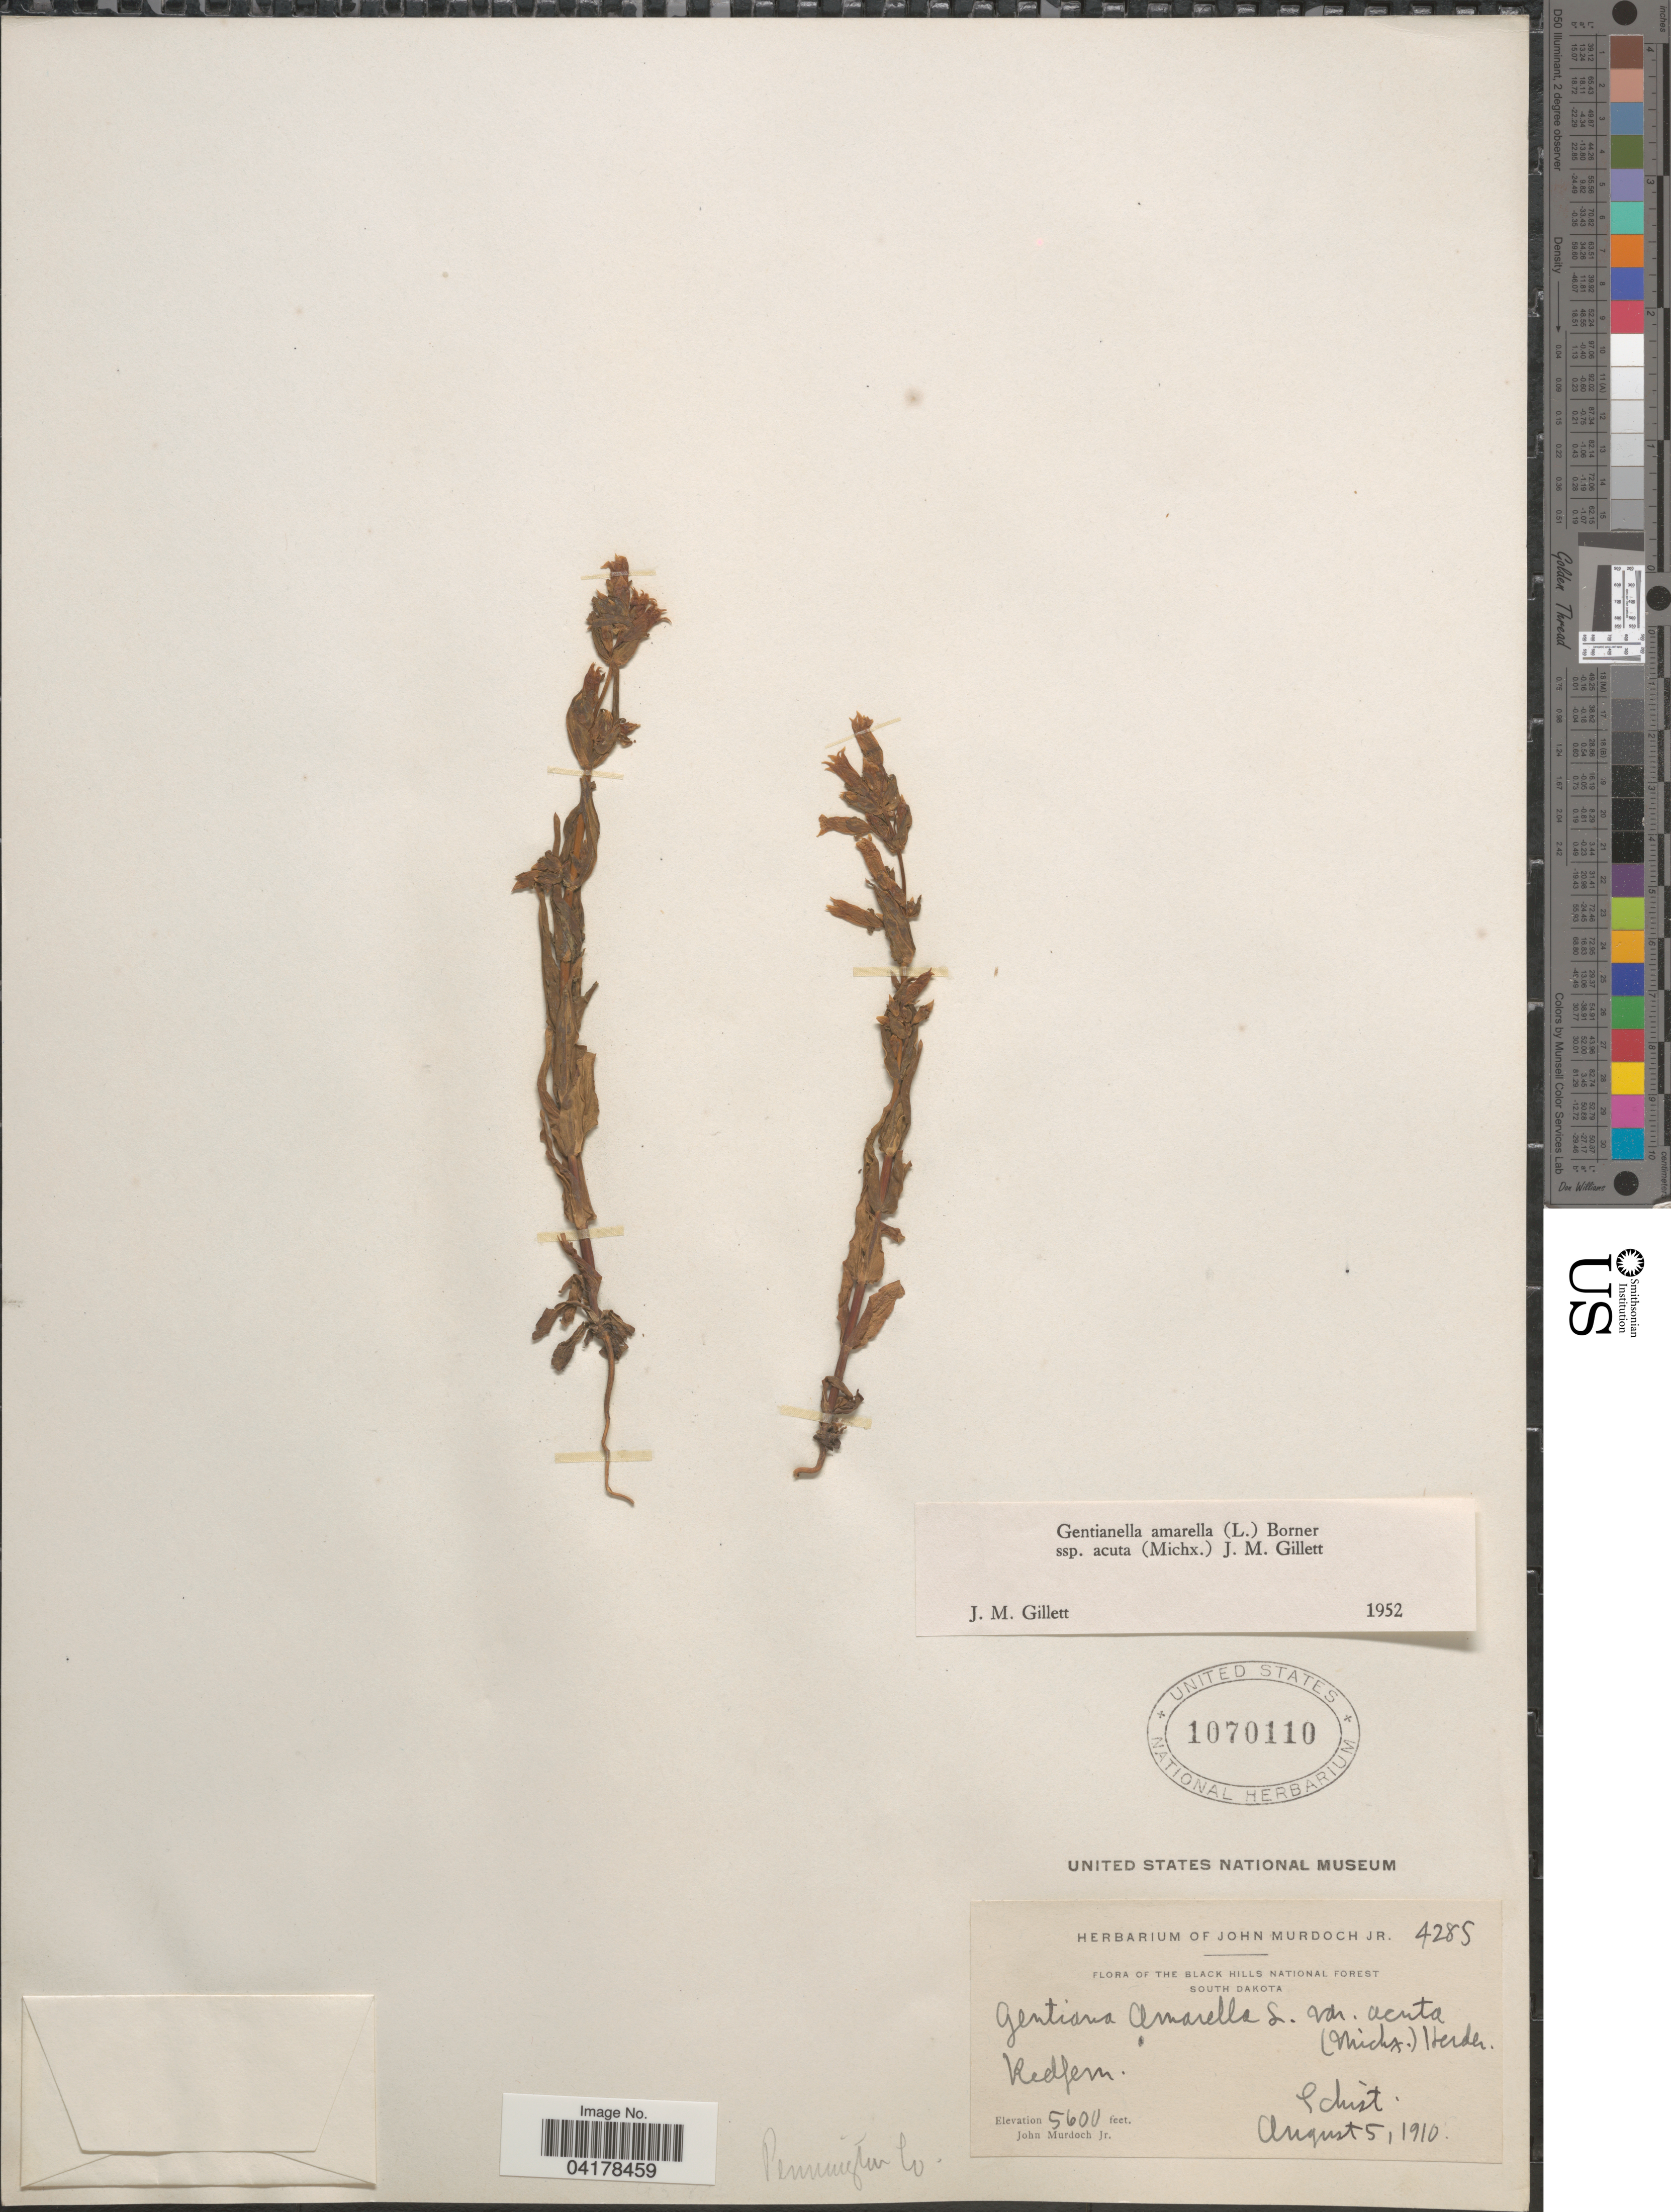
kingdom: Plantae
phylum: Tracheophyta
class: Magnoliopsida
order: Gentianales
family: Gentianaceae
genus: Gentianella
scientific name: Gentianella amarella subsp. acuta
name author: (Michx.) J.M. Gillett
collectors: J. Murdoch Jr.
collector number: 4285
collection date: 1910-08-05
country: United States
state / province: South Dakota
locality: The Black Hills National Forest. Pennington Co.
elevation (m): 1707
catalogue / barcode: US 1070110